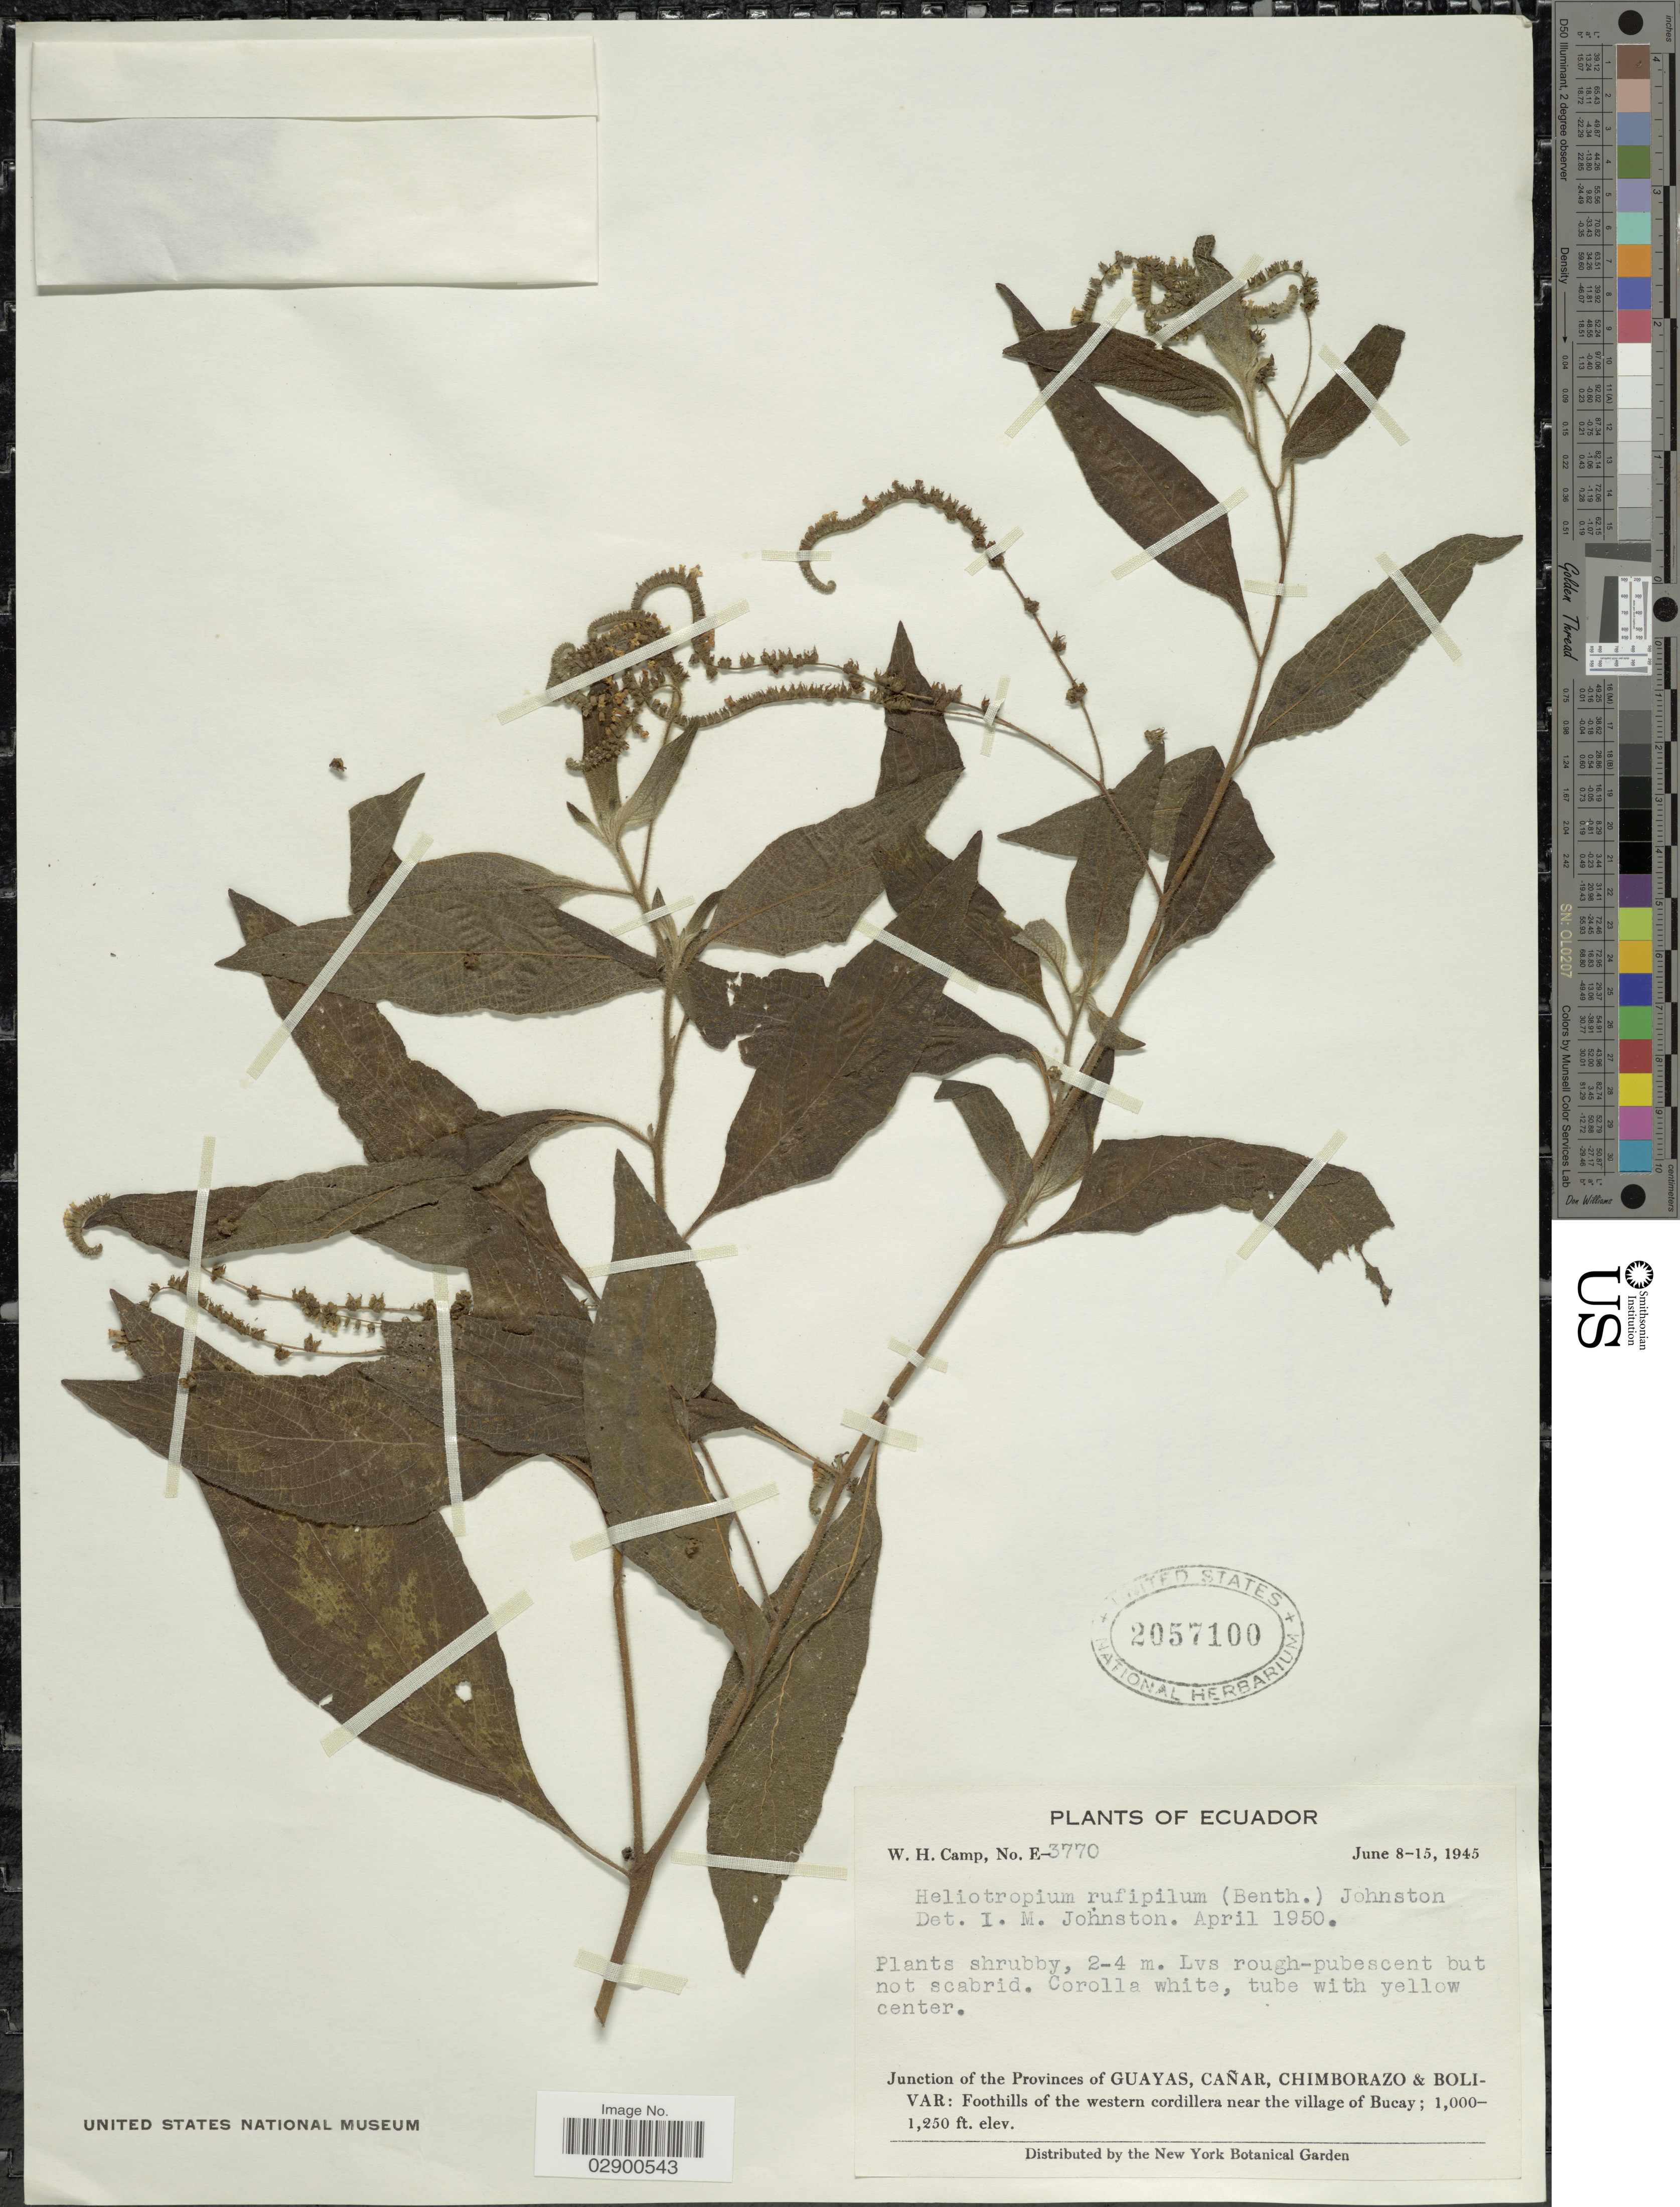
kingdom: Plantae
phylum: Tracheophyta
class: Magnoliopsida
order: Boraginales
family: Heliotropiaceae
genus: Heliotropium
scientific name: Heliotropium rufipilum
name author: (Benth.) I.M. Johnst.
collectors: W. H. Camp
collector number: E-3770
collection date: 1945-06-08/1945-06-15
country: Ecuador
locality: Junction of the Provinces of Guayar, Cañar, Chimborazo & Bolivar: Foothills of the western cordillera near the village of Bucay.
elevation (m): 305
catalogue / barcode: US 2057100